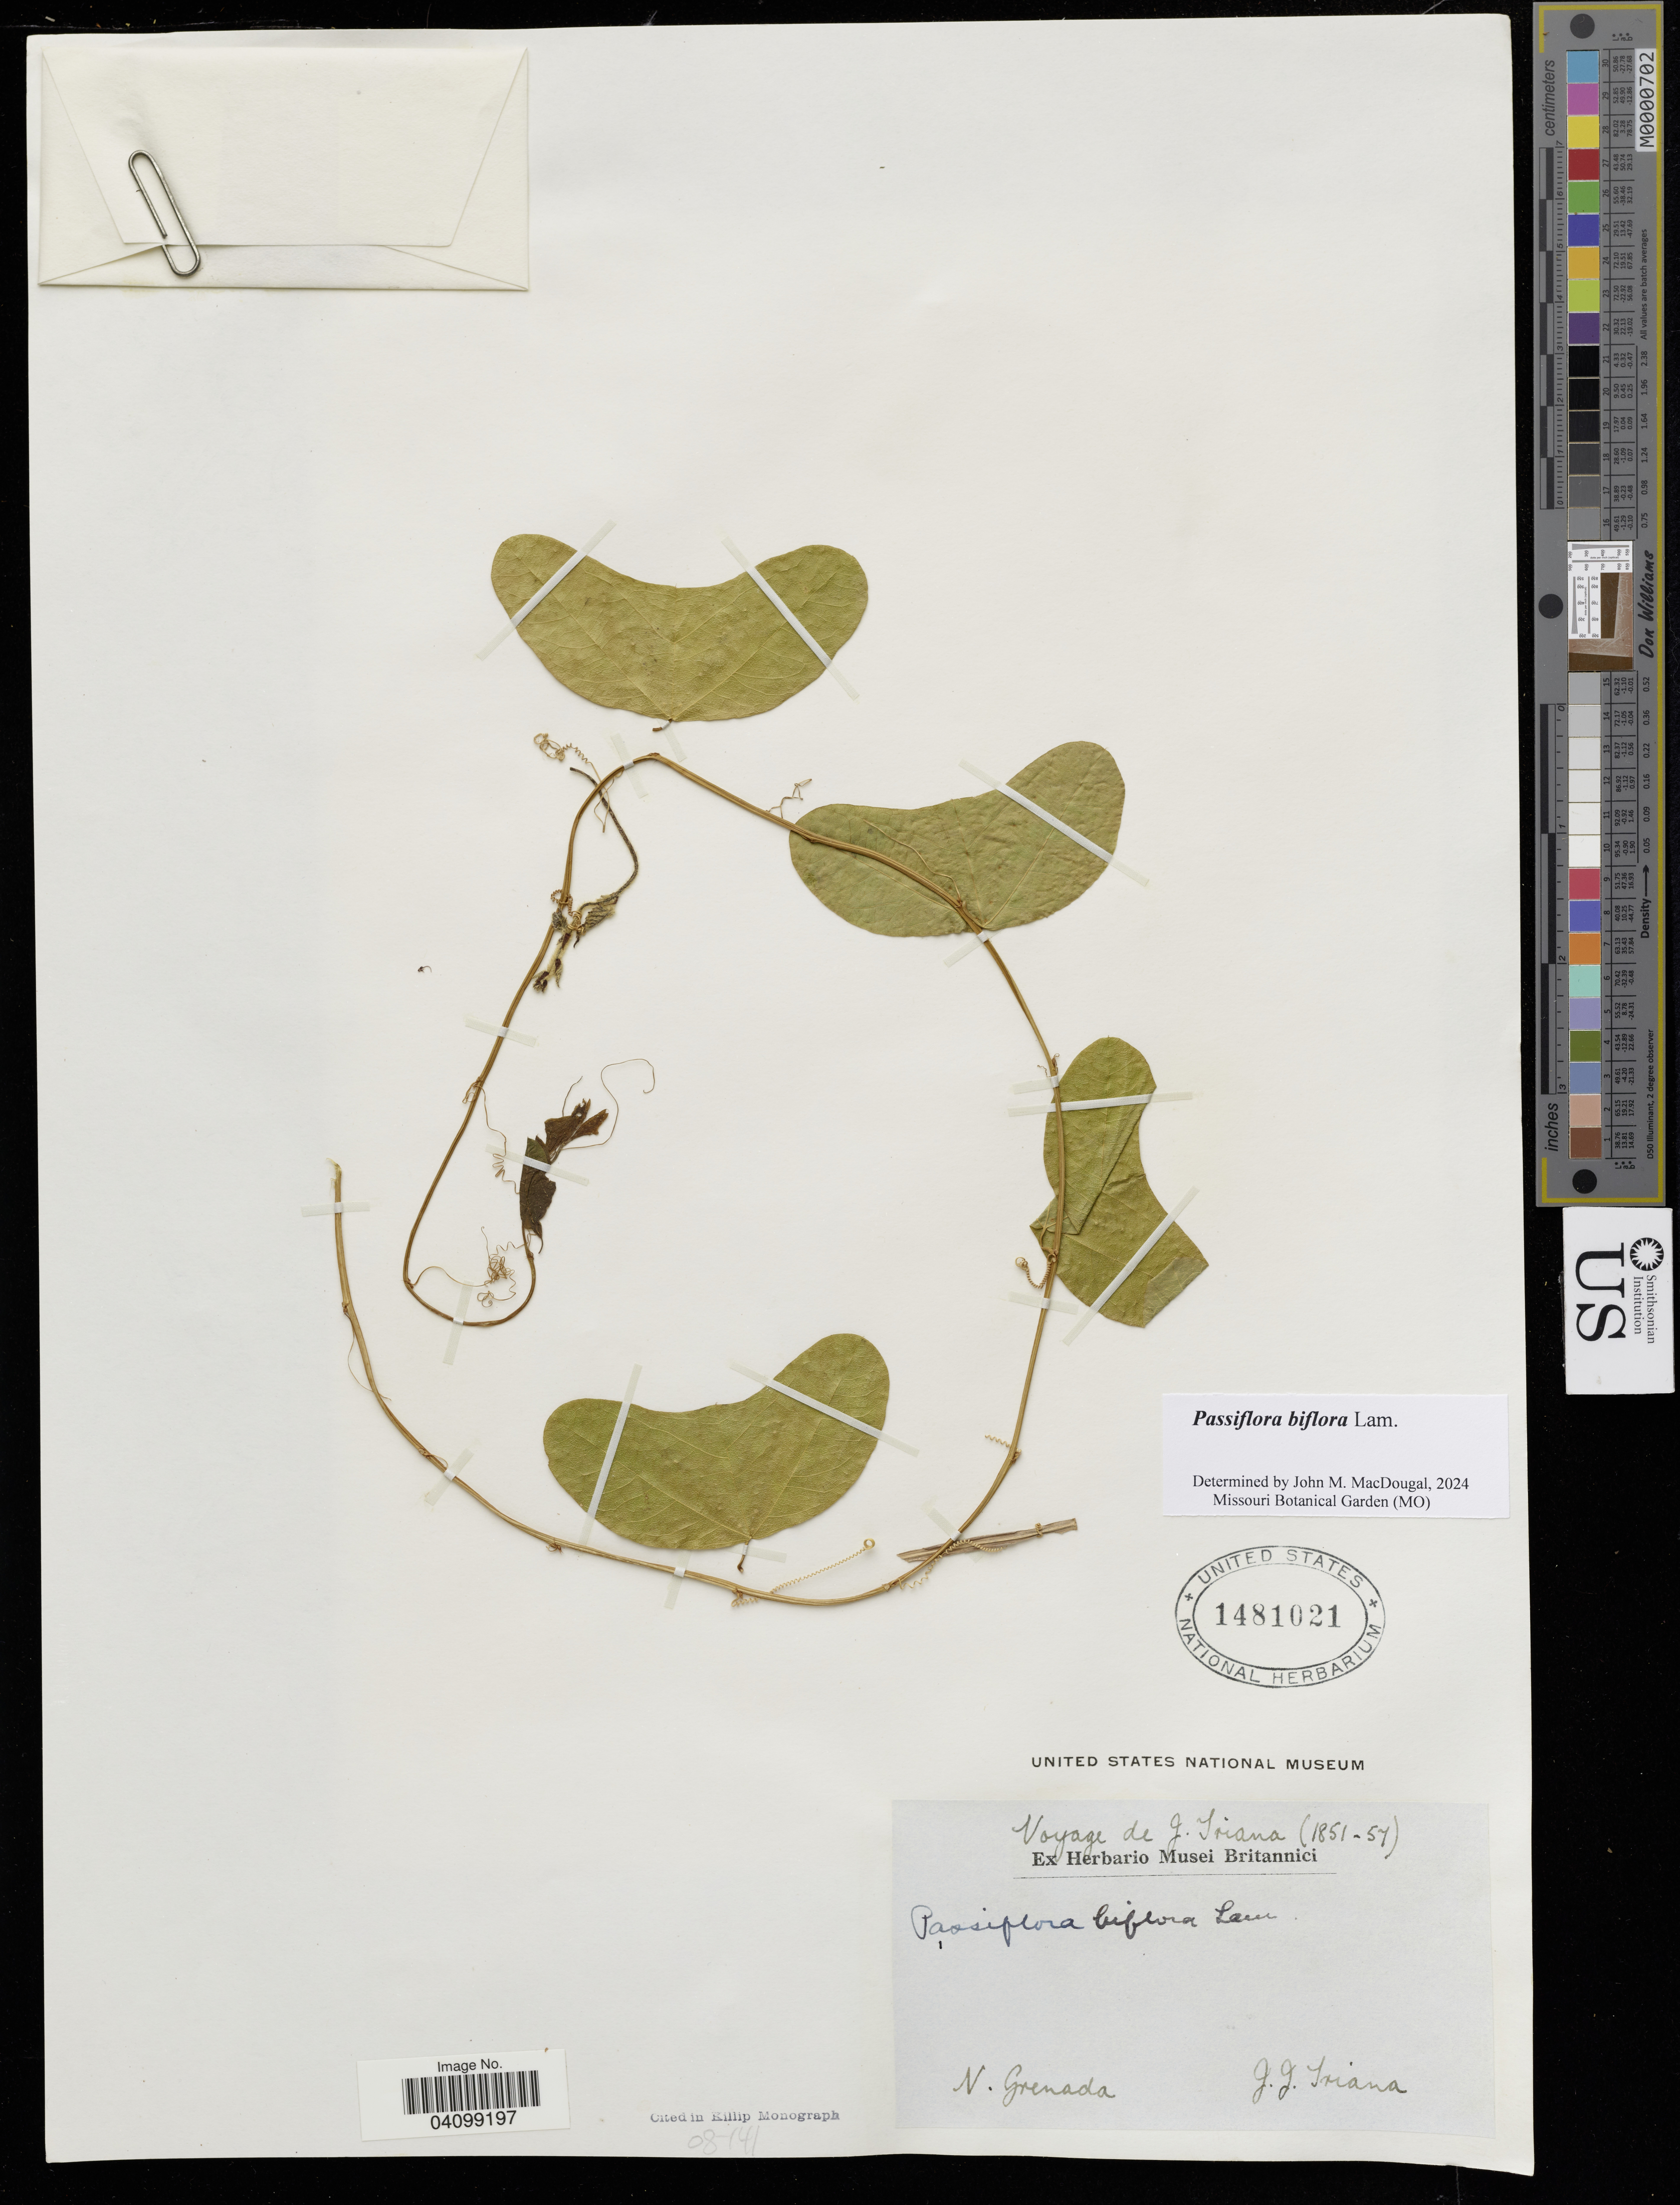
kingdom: Plantae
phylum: Tracheophyta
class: Magnoliopsida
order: Malpighiales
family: Passifloraceae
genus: Passiflora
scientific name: Passiflora biflora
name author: Lam.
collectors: J. Triana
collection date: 1851/1857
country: Grenada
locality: N. Grenada.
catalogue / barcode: US 1481021